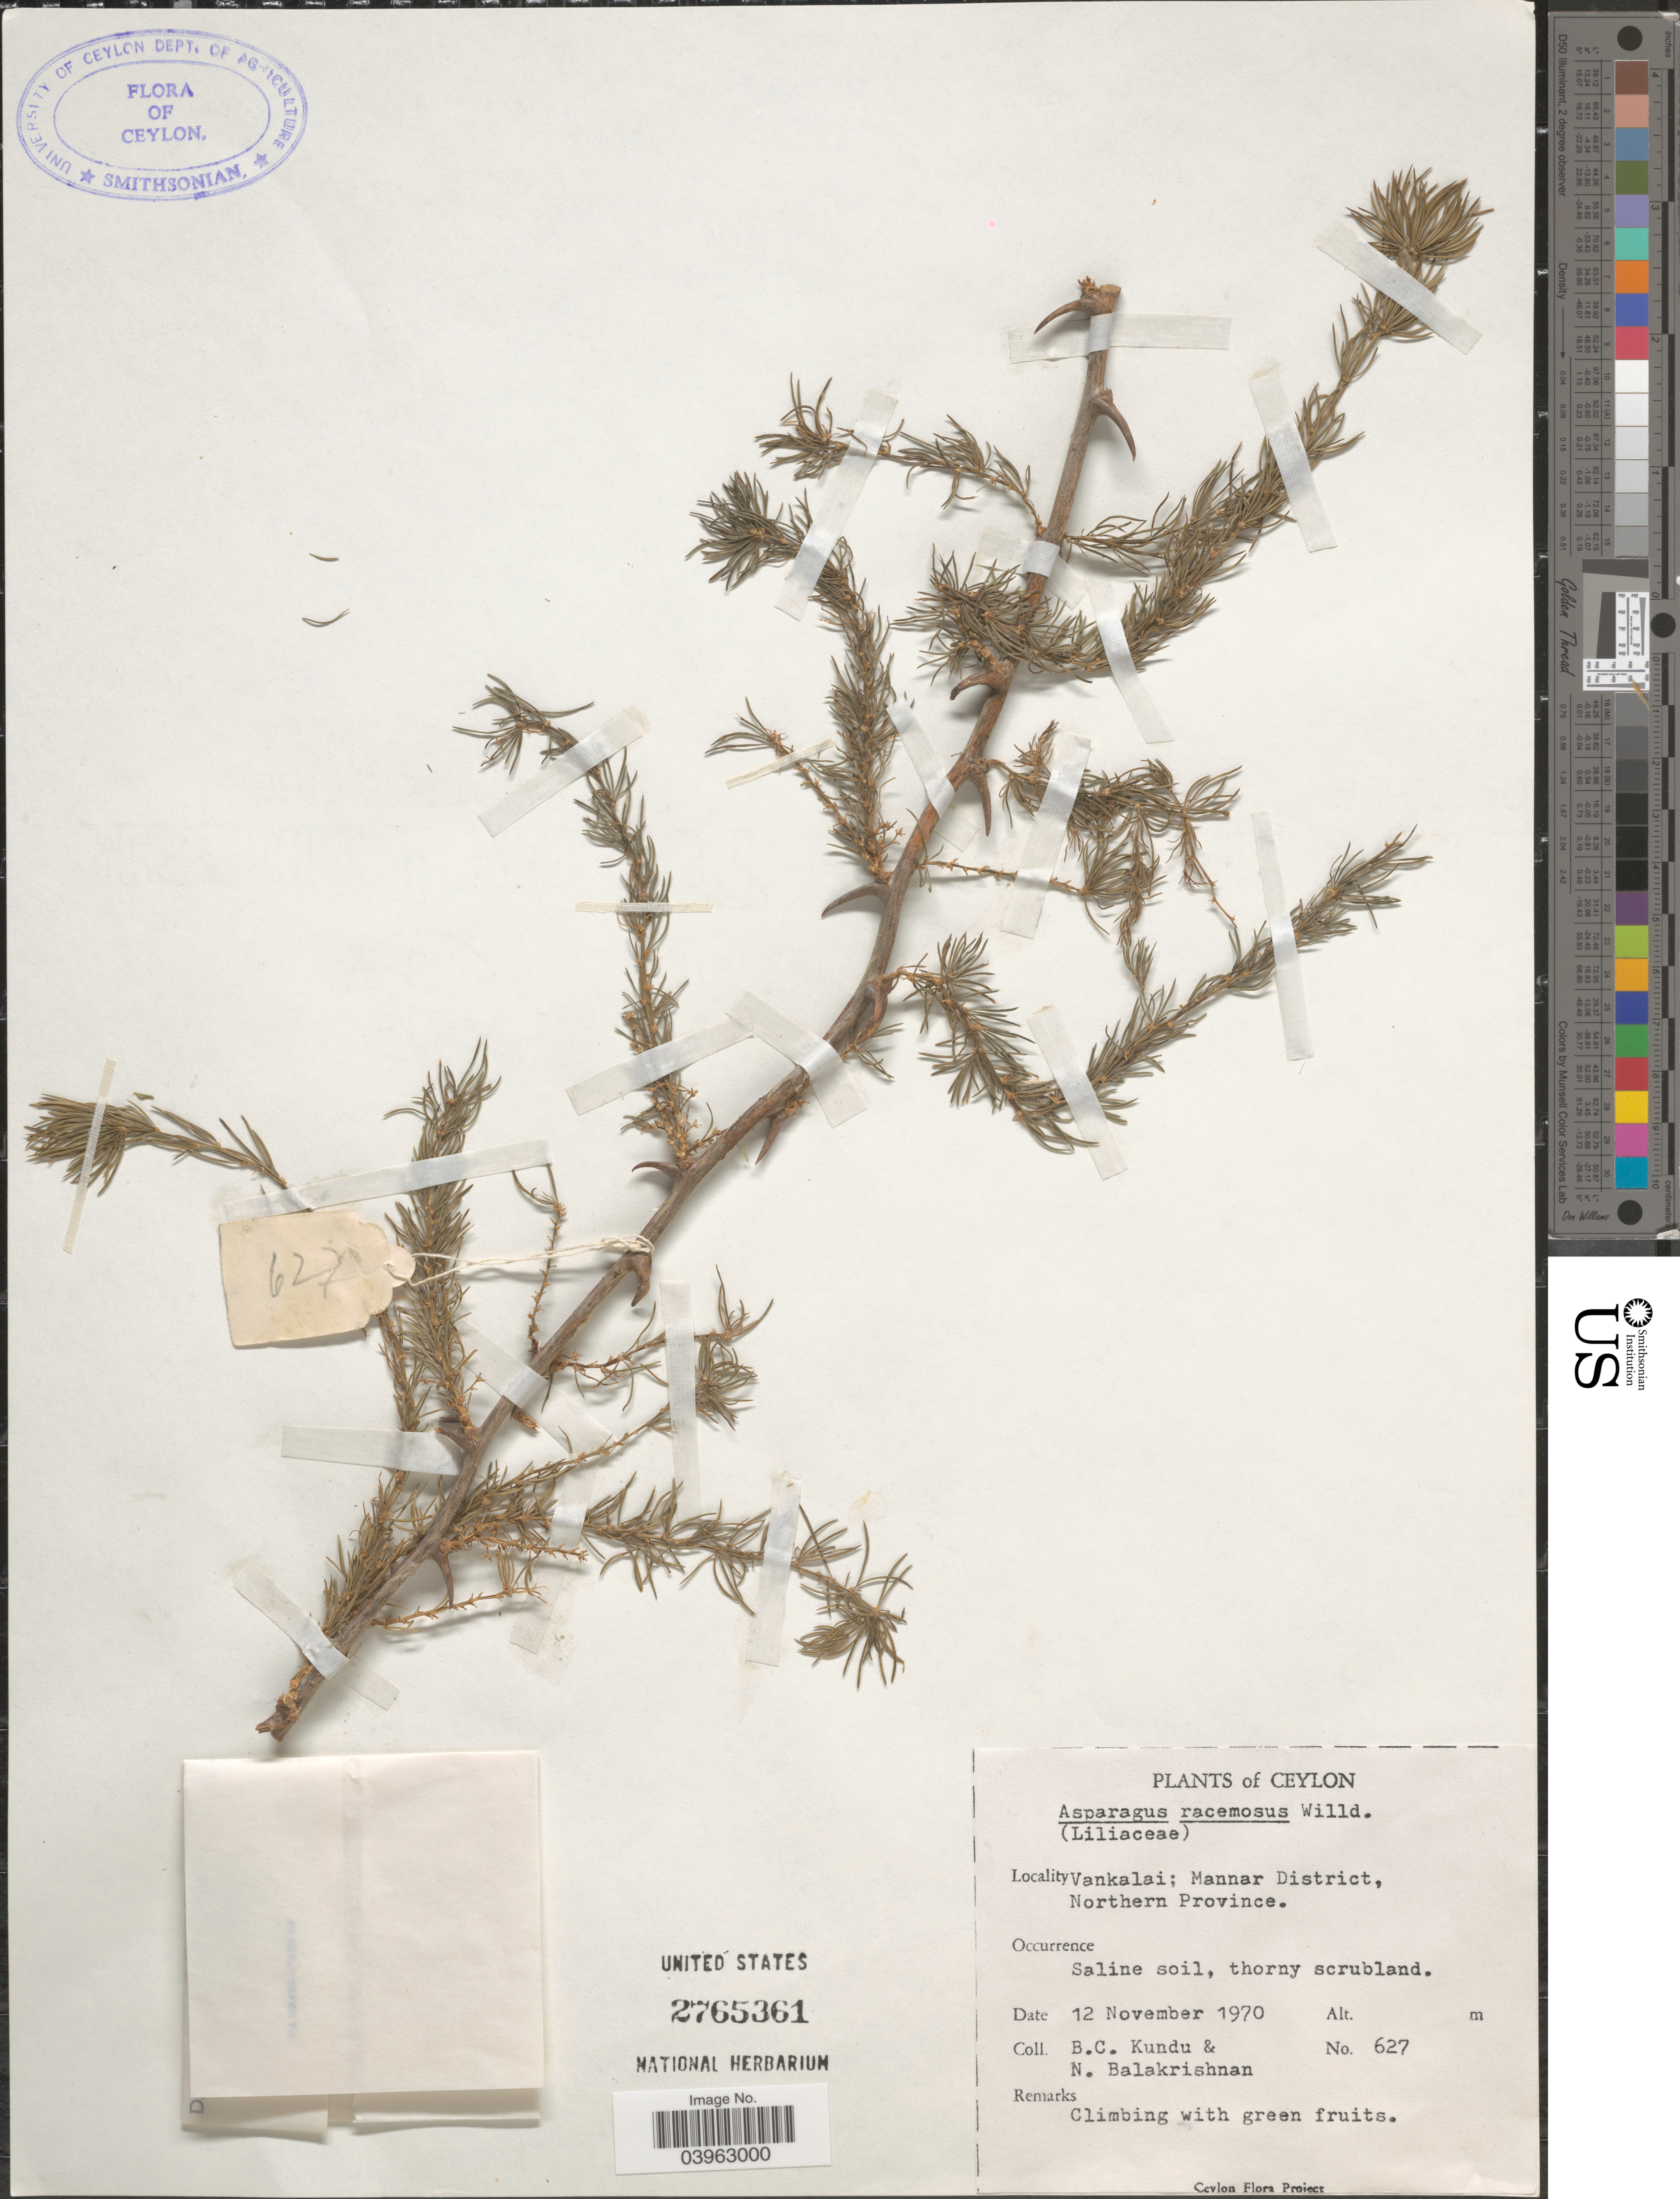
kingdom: Plantae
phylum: Tracheophyta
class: Liliopsida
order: Asparagales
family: Asparagaceae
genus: Asparagus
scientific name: Asparagus racemosus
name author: Willd.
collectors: B. C. Kundu & N. Balakrishnan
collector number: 627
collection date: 1970-11-12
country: Sri Lanka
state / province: Northern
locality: Ceylon. Vankalai; Mannar District.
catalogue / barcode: US 2765361